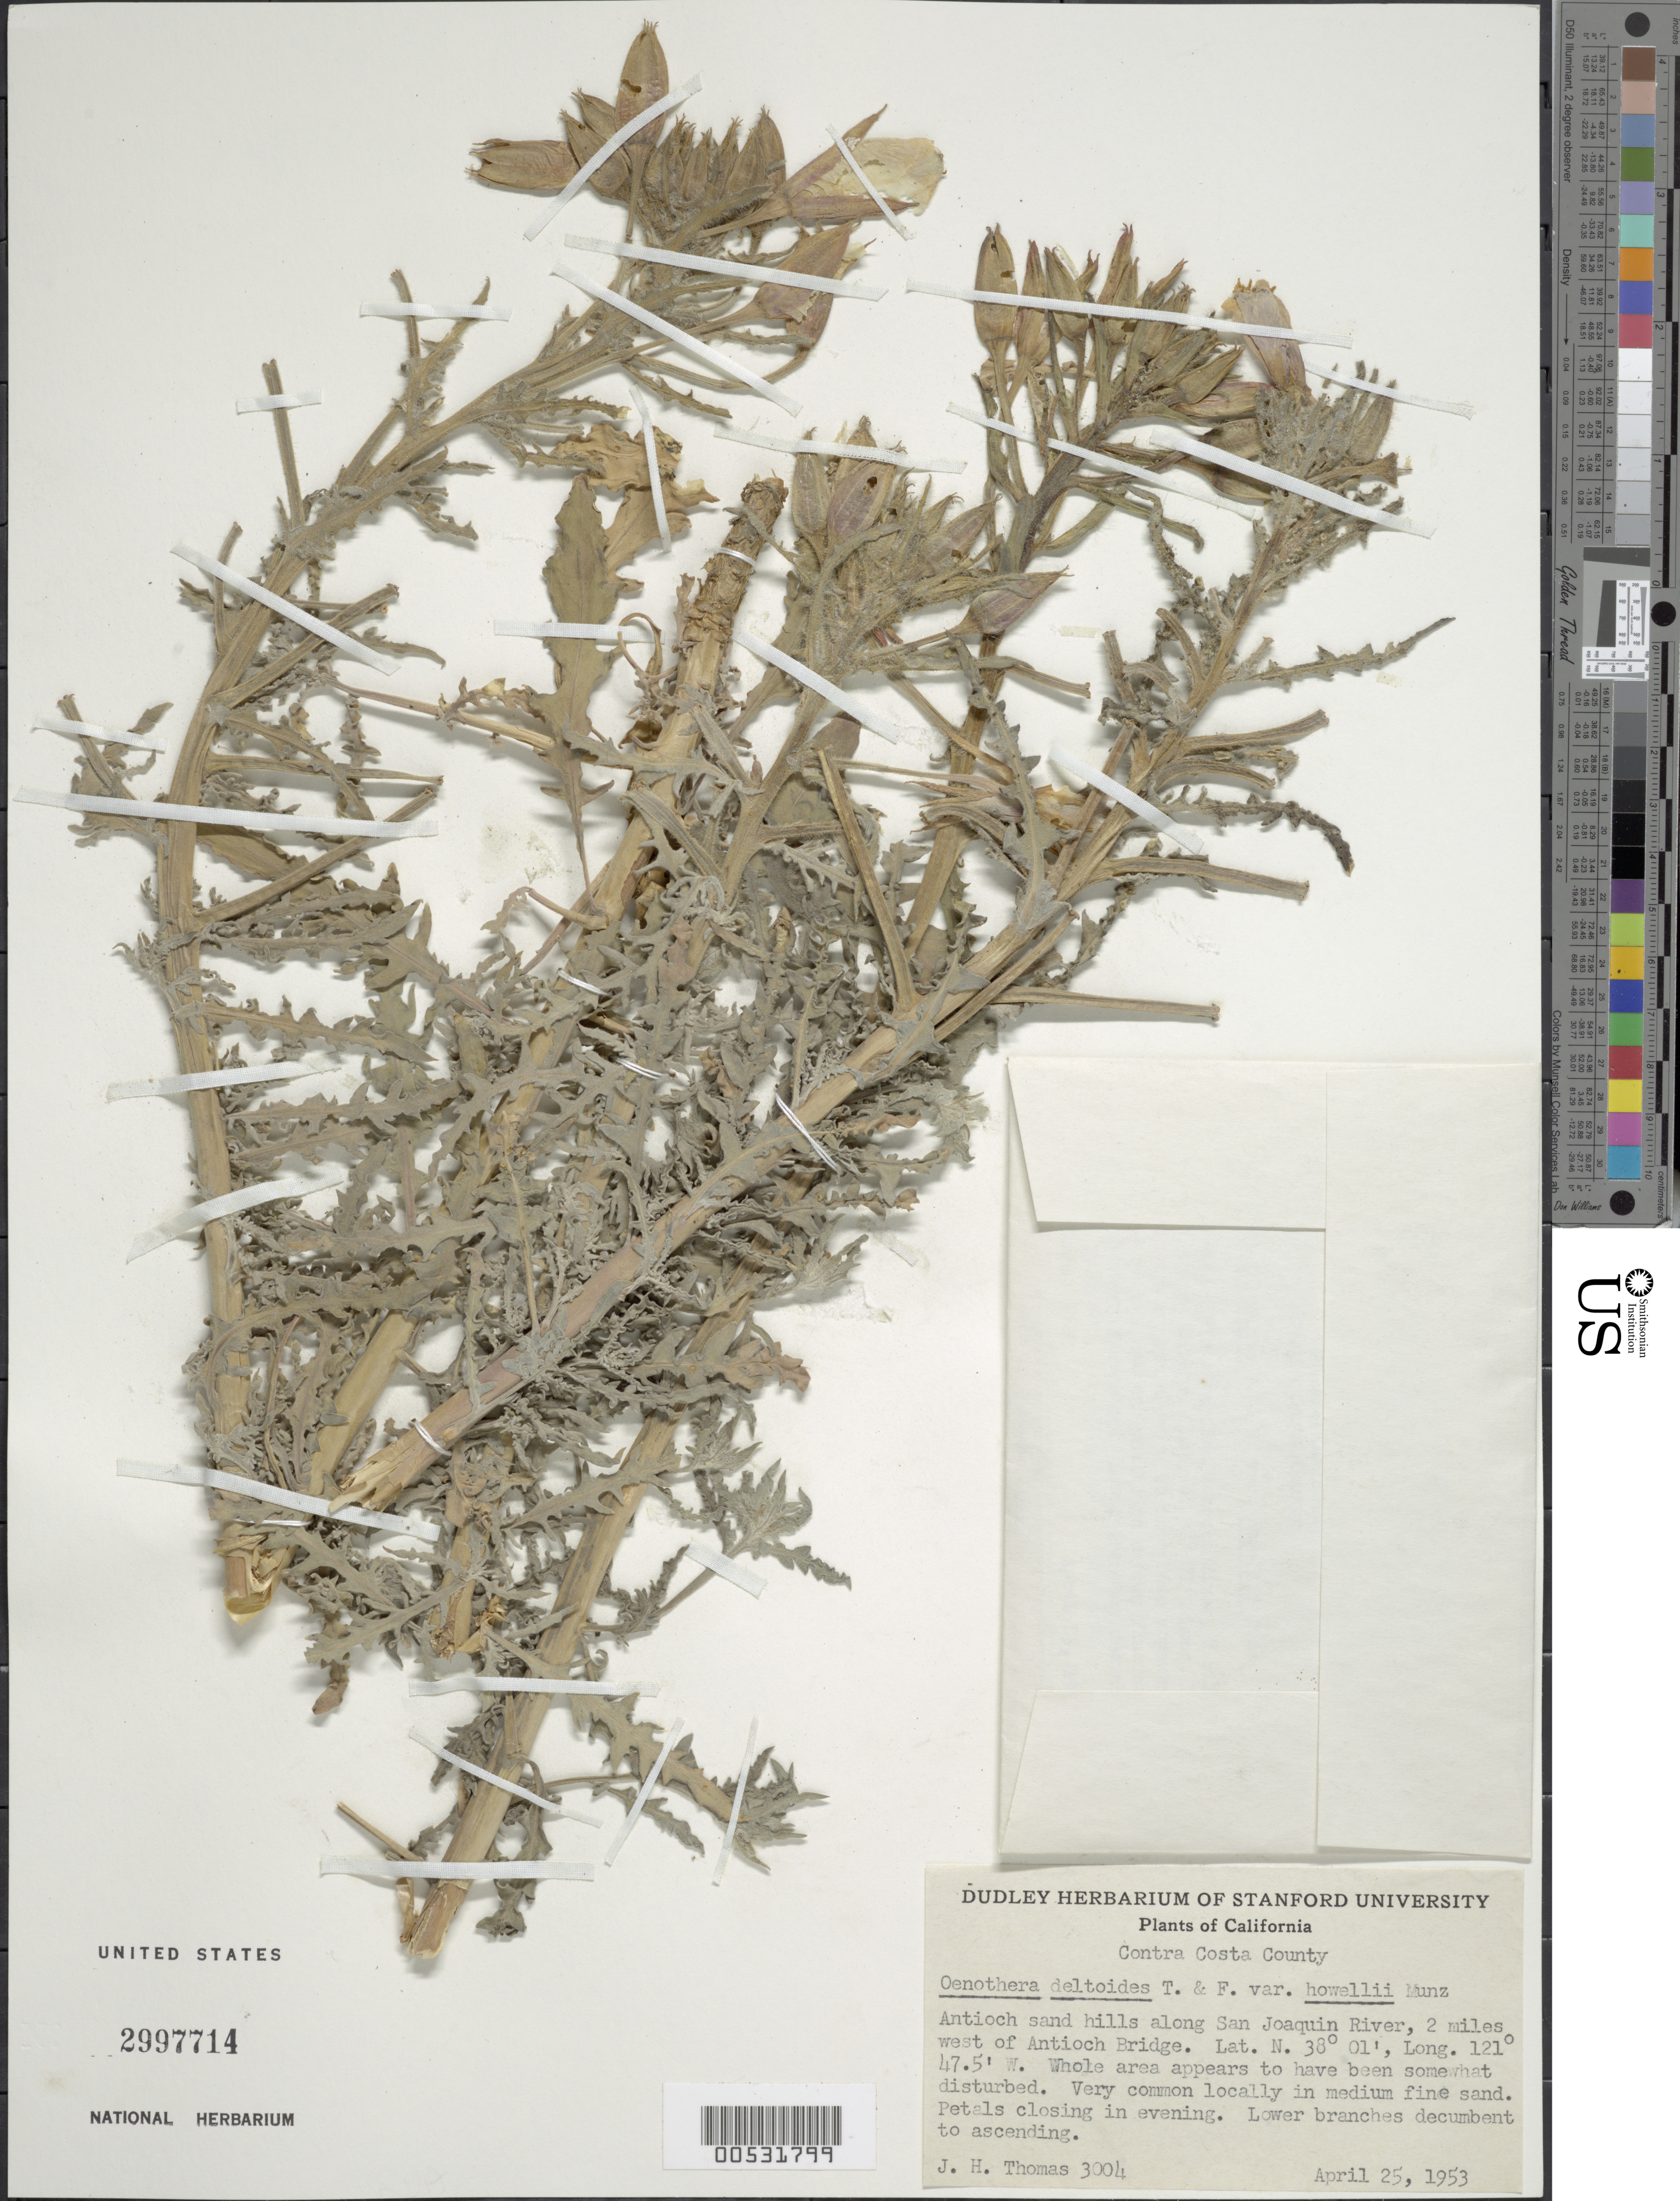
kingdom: Plantae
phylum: Tracheophyta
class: Magnoliopsida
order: Myrtales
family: Onagraceae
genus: Oenothera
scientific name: Oenothera deltoides subsp. howellii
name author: (Munz) W.M. Klein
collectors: J. H. Thomas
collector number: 3004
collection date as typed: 25 Apr 1953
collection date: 1953-04-25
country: United States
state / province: California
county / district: Contra Costa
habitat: Sand hills. Very common locally in medium fine sand.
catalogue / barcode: US 2997714